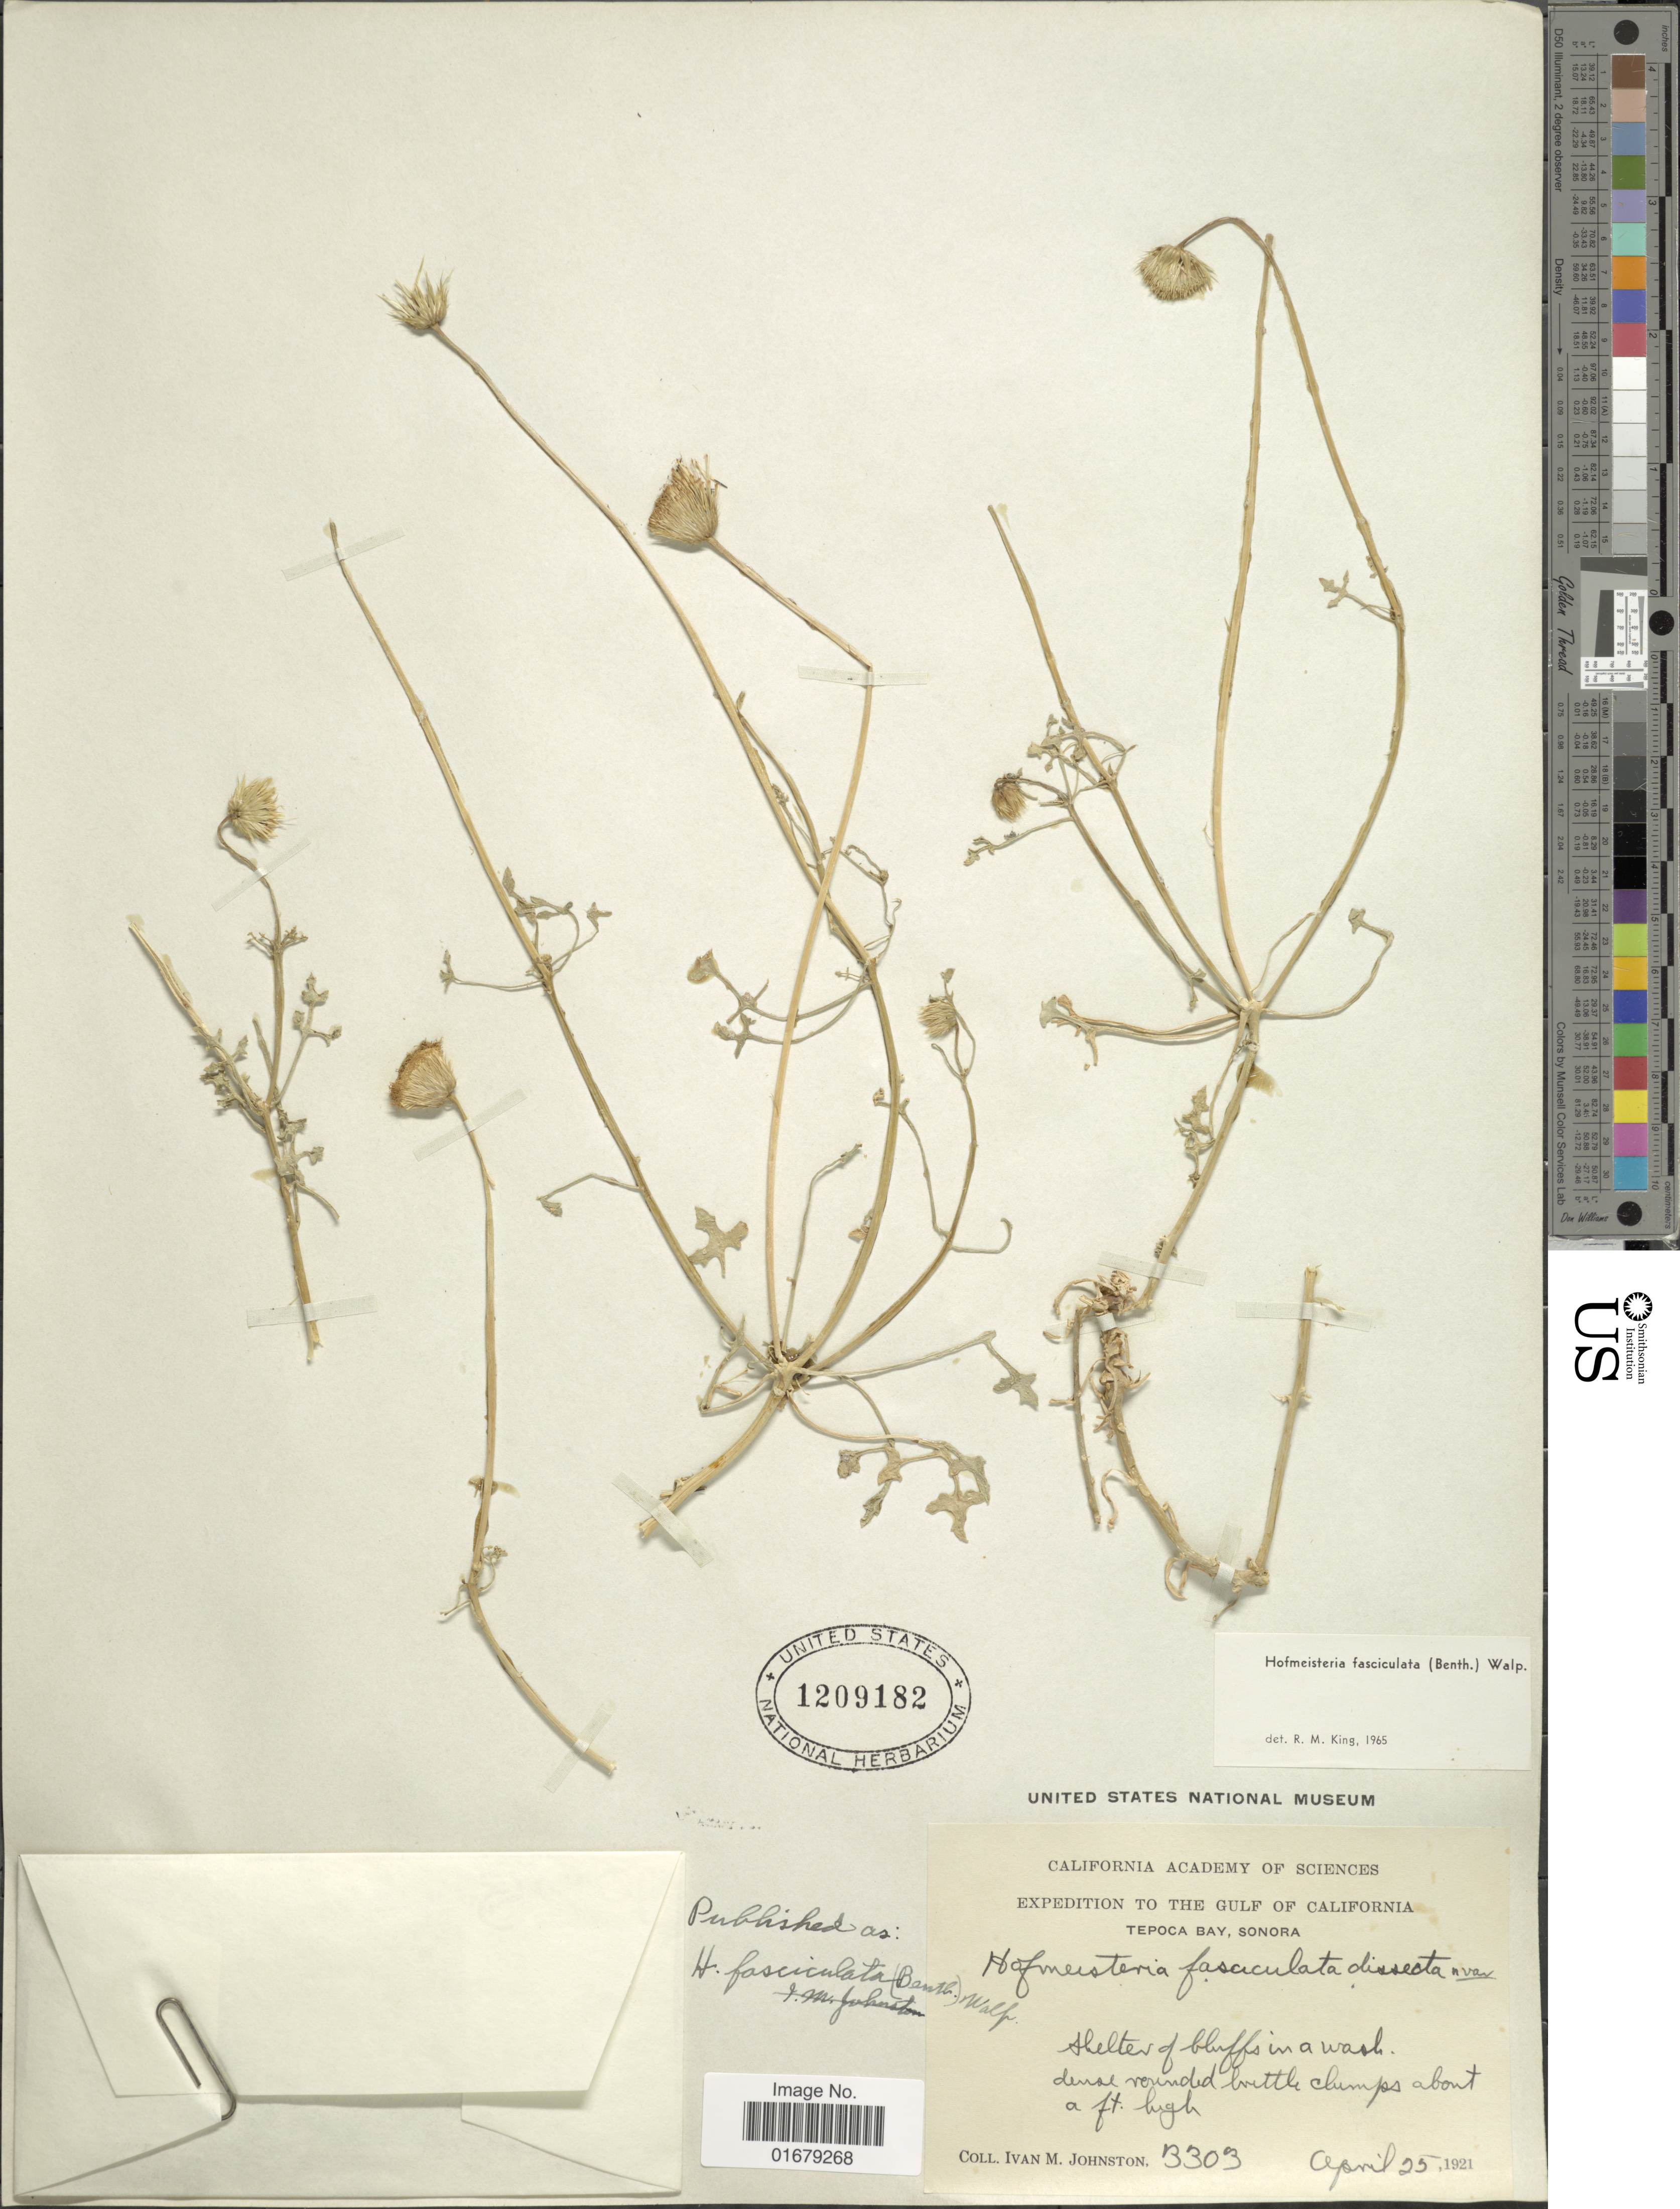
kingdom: Plantae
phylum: Tracheophyta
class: Magnoliopsida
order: Asterales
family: Asteraceae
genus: Hofmeisteria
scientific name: Hofmeisteria fasciculata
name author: (Benth.) Walp.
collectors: I.M. Johnston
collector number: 3303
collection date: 1921-04-25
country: Mexico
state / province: Sonora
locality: The Gulf of California, Tepoca bay, Sonora, shelten of bluffs in a wash.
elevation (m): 0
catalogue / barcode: US 1209182